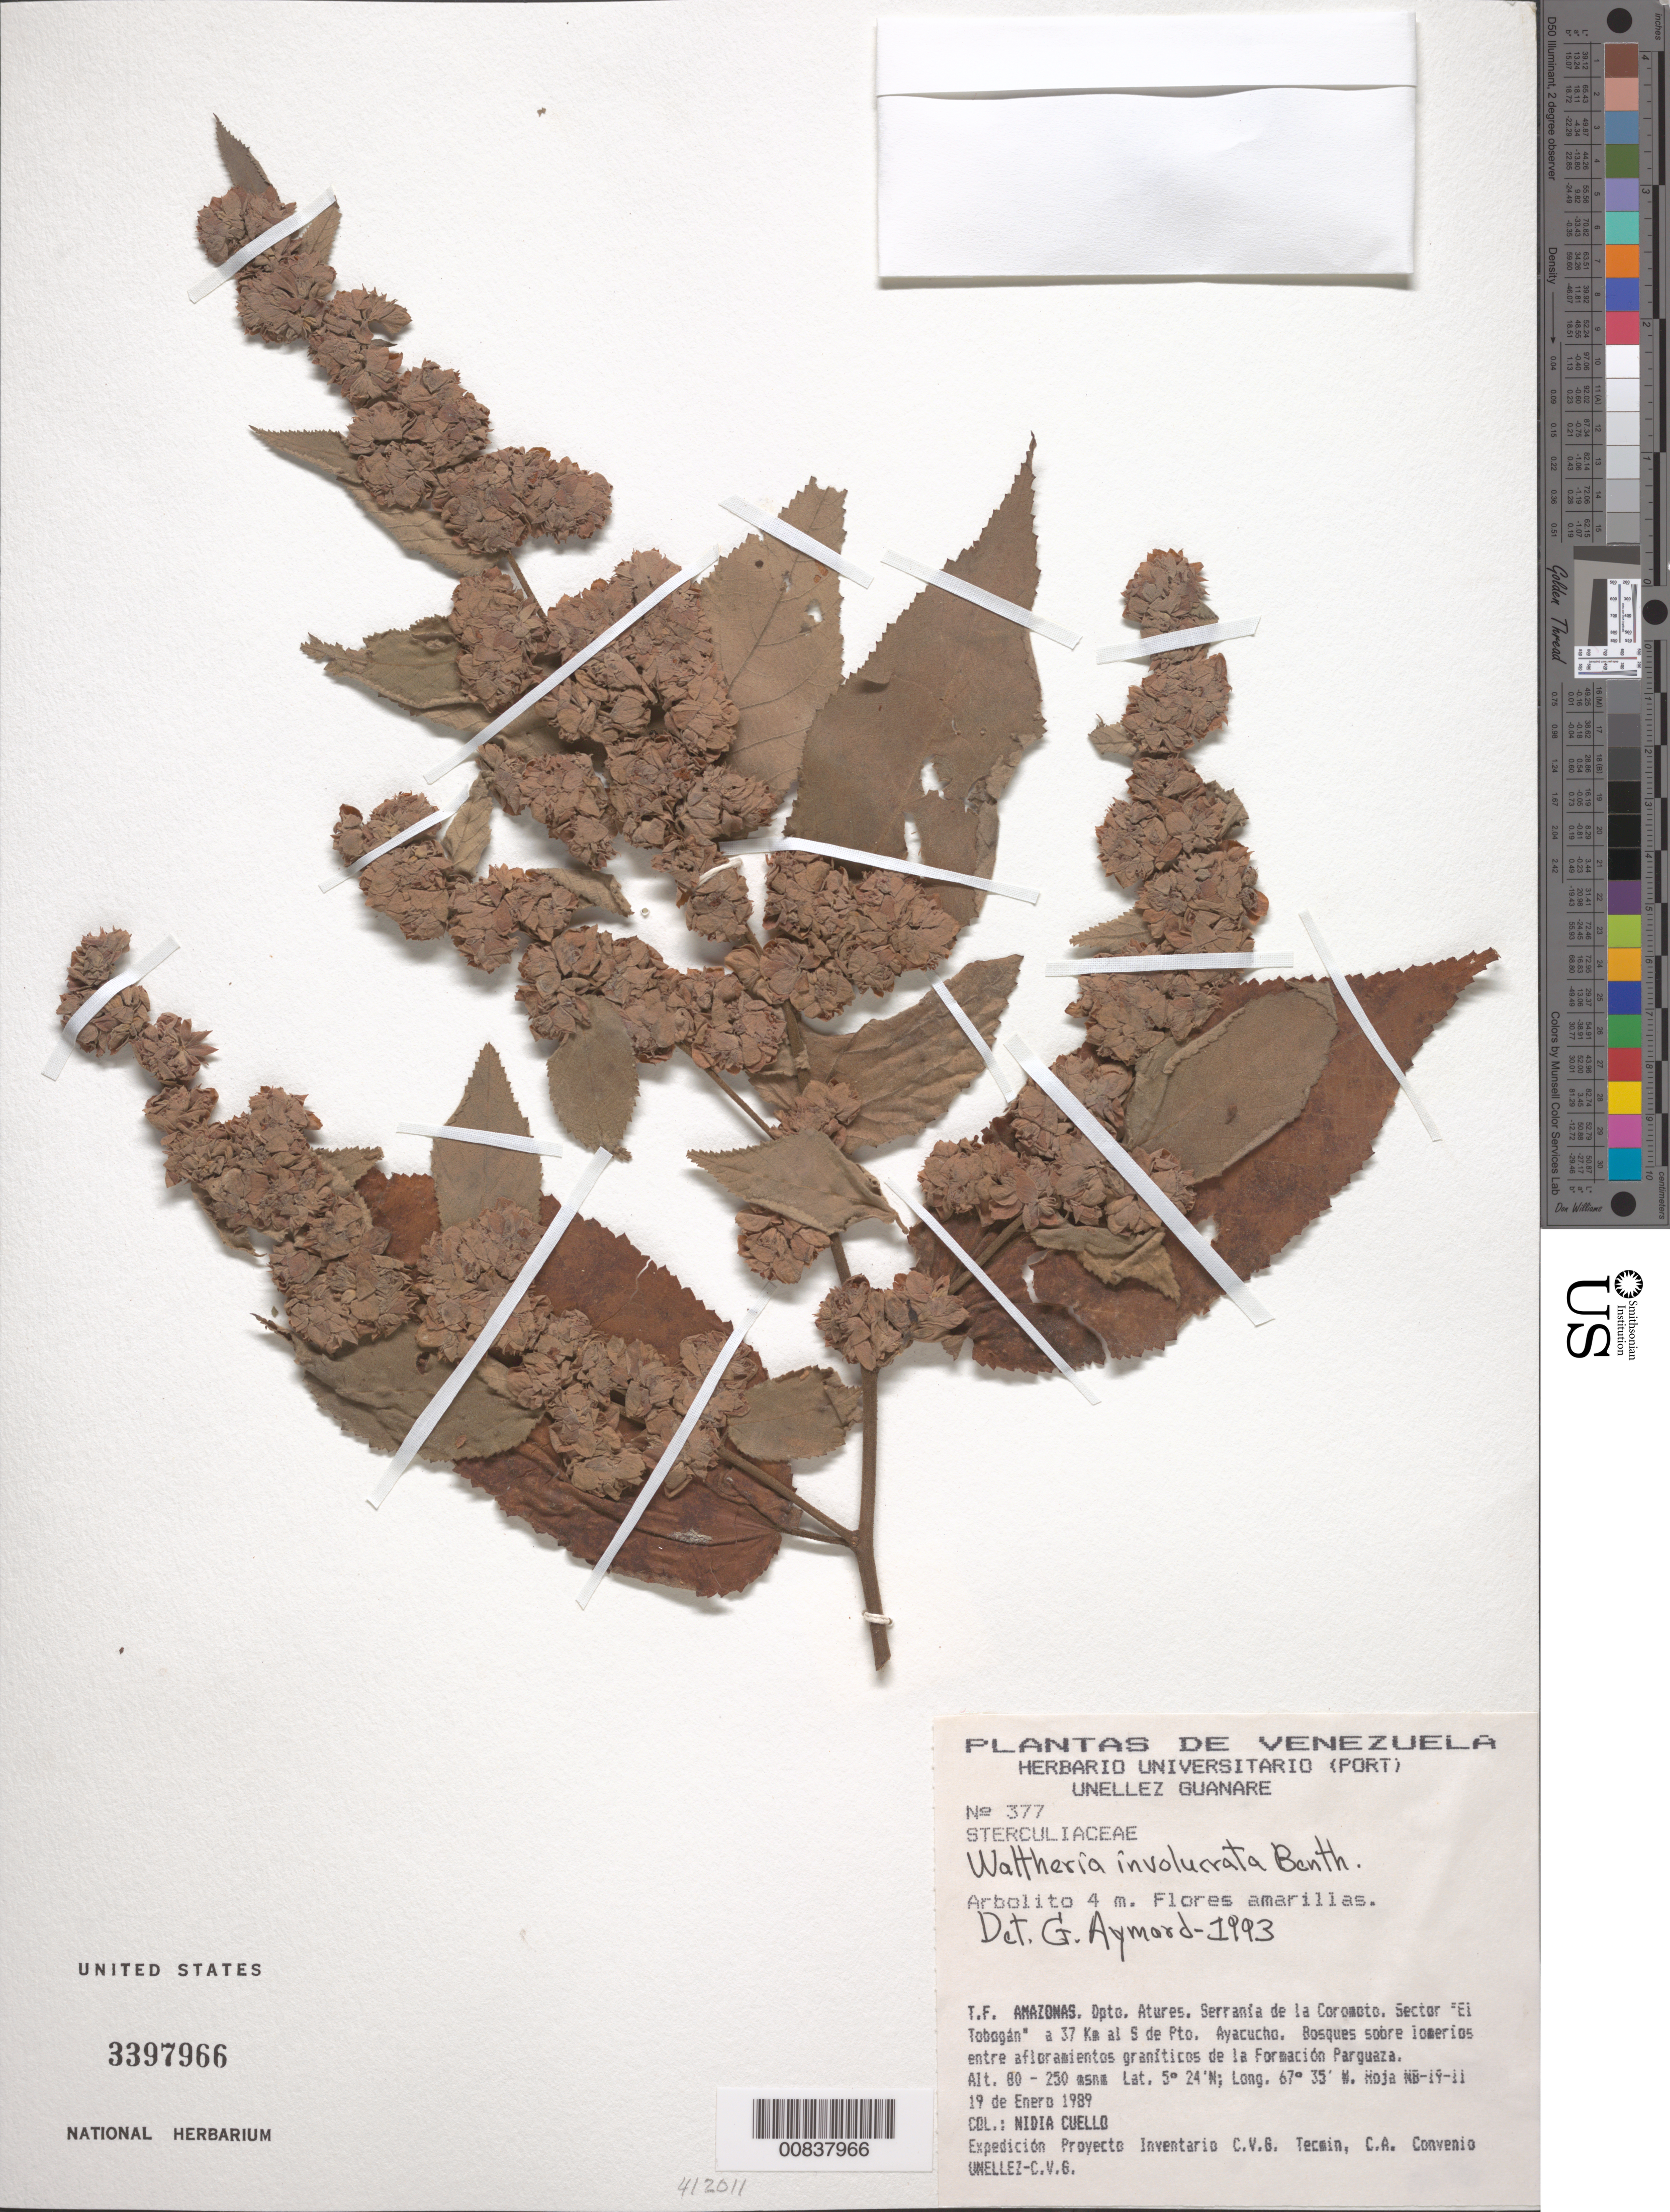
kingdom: Plantae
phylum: Tracheophyta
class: Magnoliopsida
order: Malvales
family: Malvaceae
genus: Waltheria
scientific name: Waltheria involucrata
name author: Benth.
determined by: Aymard C., G. A., (PORT), Univ. Nac. Exp. de los Llanos Ezequiel Zamora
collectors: N. L. Cuello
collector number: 377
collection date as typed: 19-Jan-89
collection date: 1989-01-19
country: Venezuela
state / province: Amazonas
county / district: Atures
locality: Serranía Coromoto, sector El Tobogan, 37 km S Pto. Ayacucho; la formacion Parguaza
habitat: Bosques sobre lomerios entre afloraientos graniticos de la Formacion Parguaza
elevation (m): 80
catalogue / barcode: US 3397966